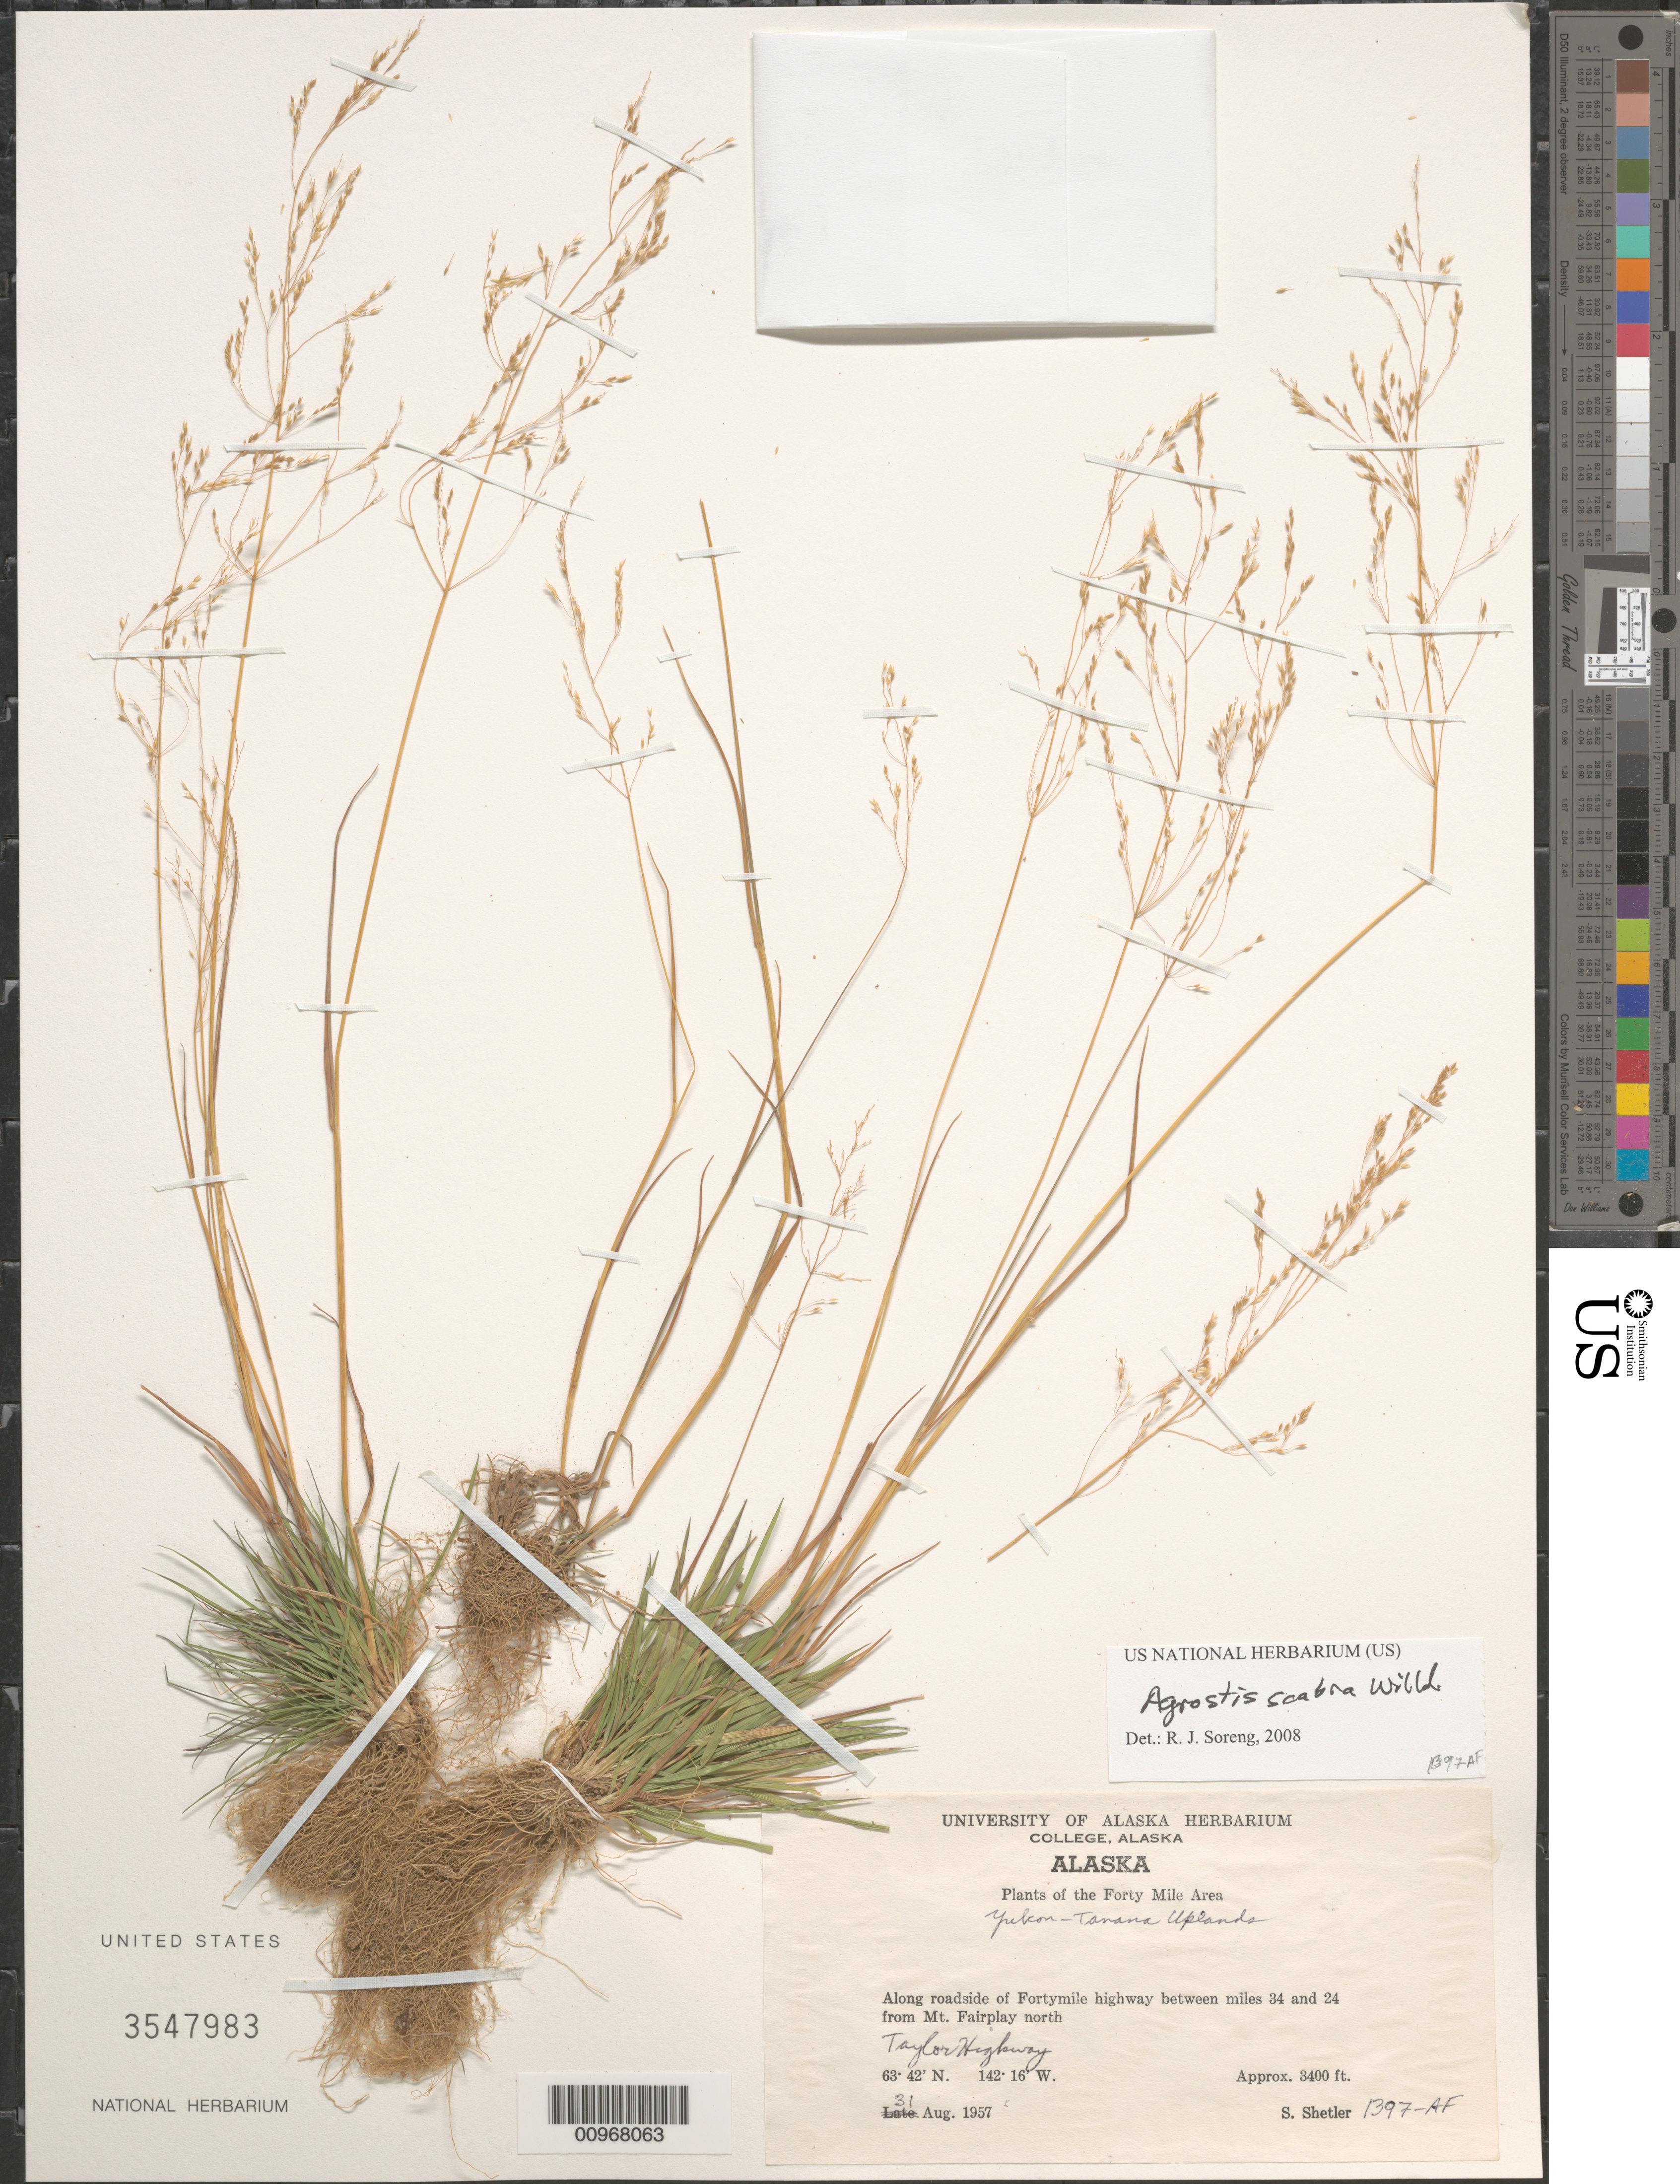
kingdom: Plantae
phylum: Tracheophyta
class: Liliopsida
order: Poales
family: Poaceae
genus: Agrostis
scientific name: Agrostis scabra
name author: Willd.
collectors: S. Shetler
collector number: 1397-AF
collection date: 1957-08-31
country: United States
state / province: Alaska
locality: Forty Mile Area. Yukon-Tanana Uplands. Along roadside of Fortymile highway between mile 34 and 24 from Mt. Fairplay north Taylor Highway.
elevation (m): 1036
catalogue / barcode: US 3547983